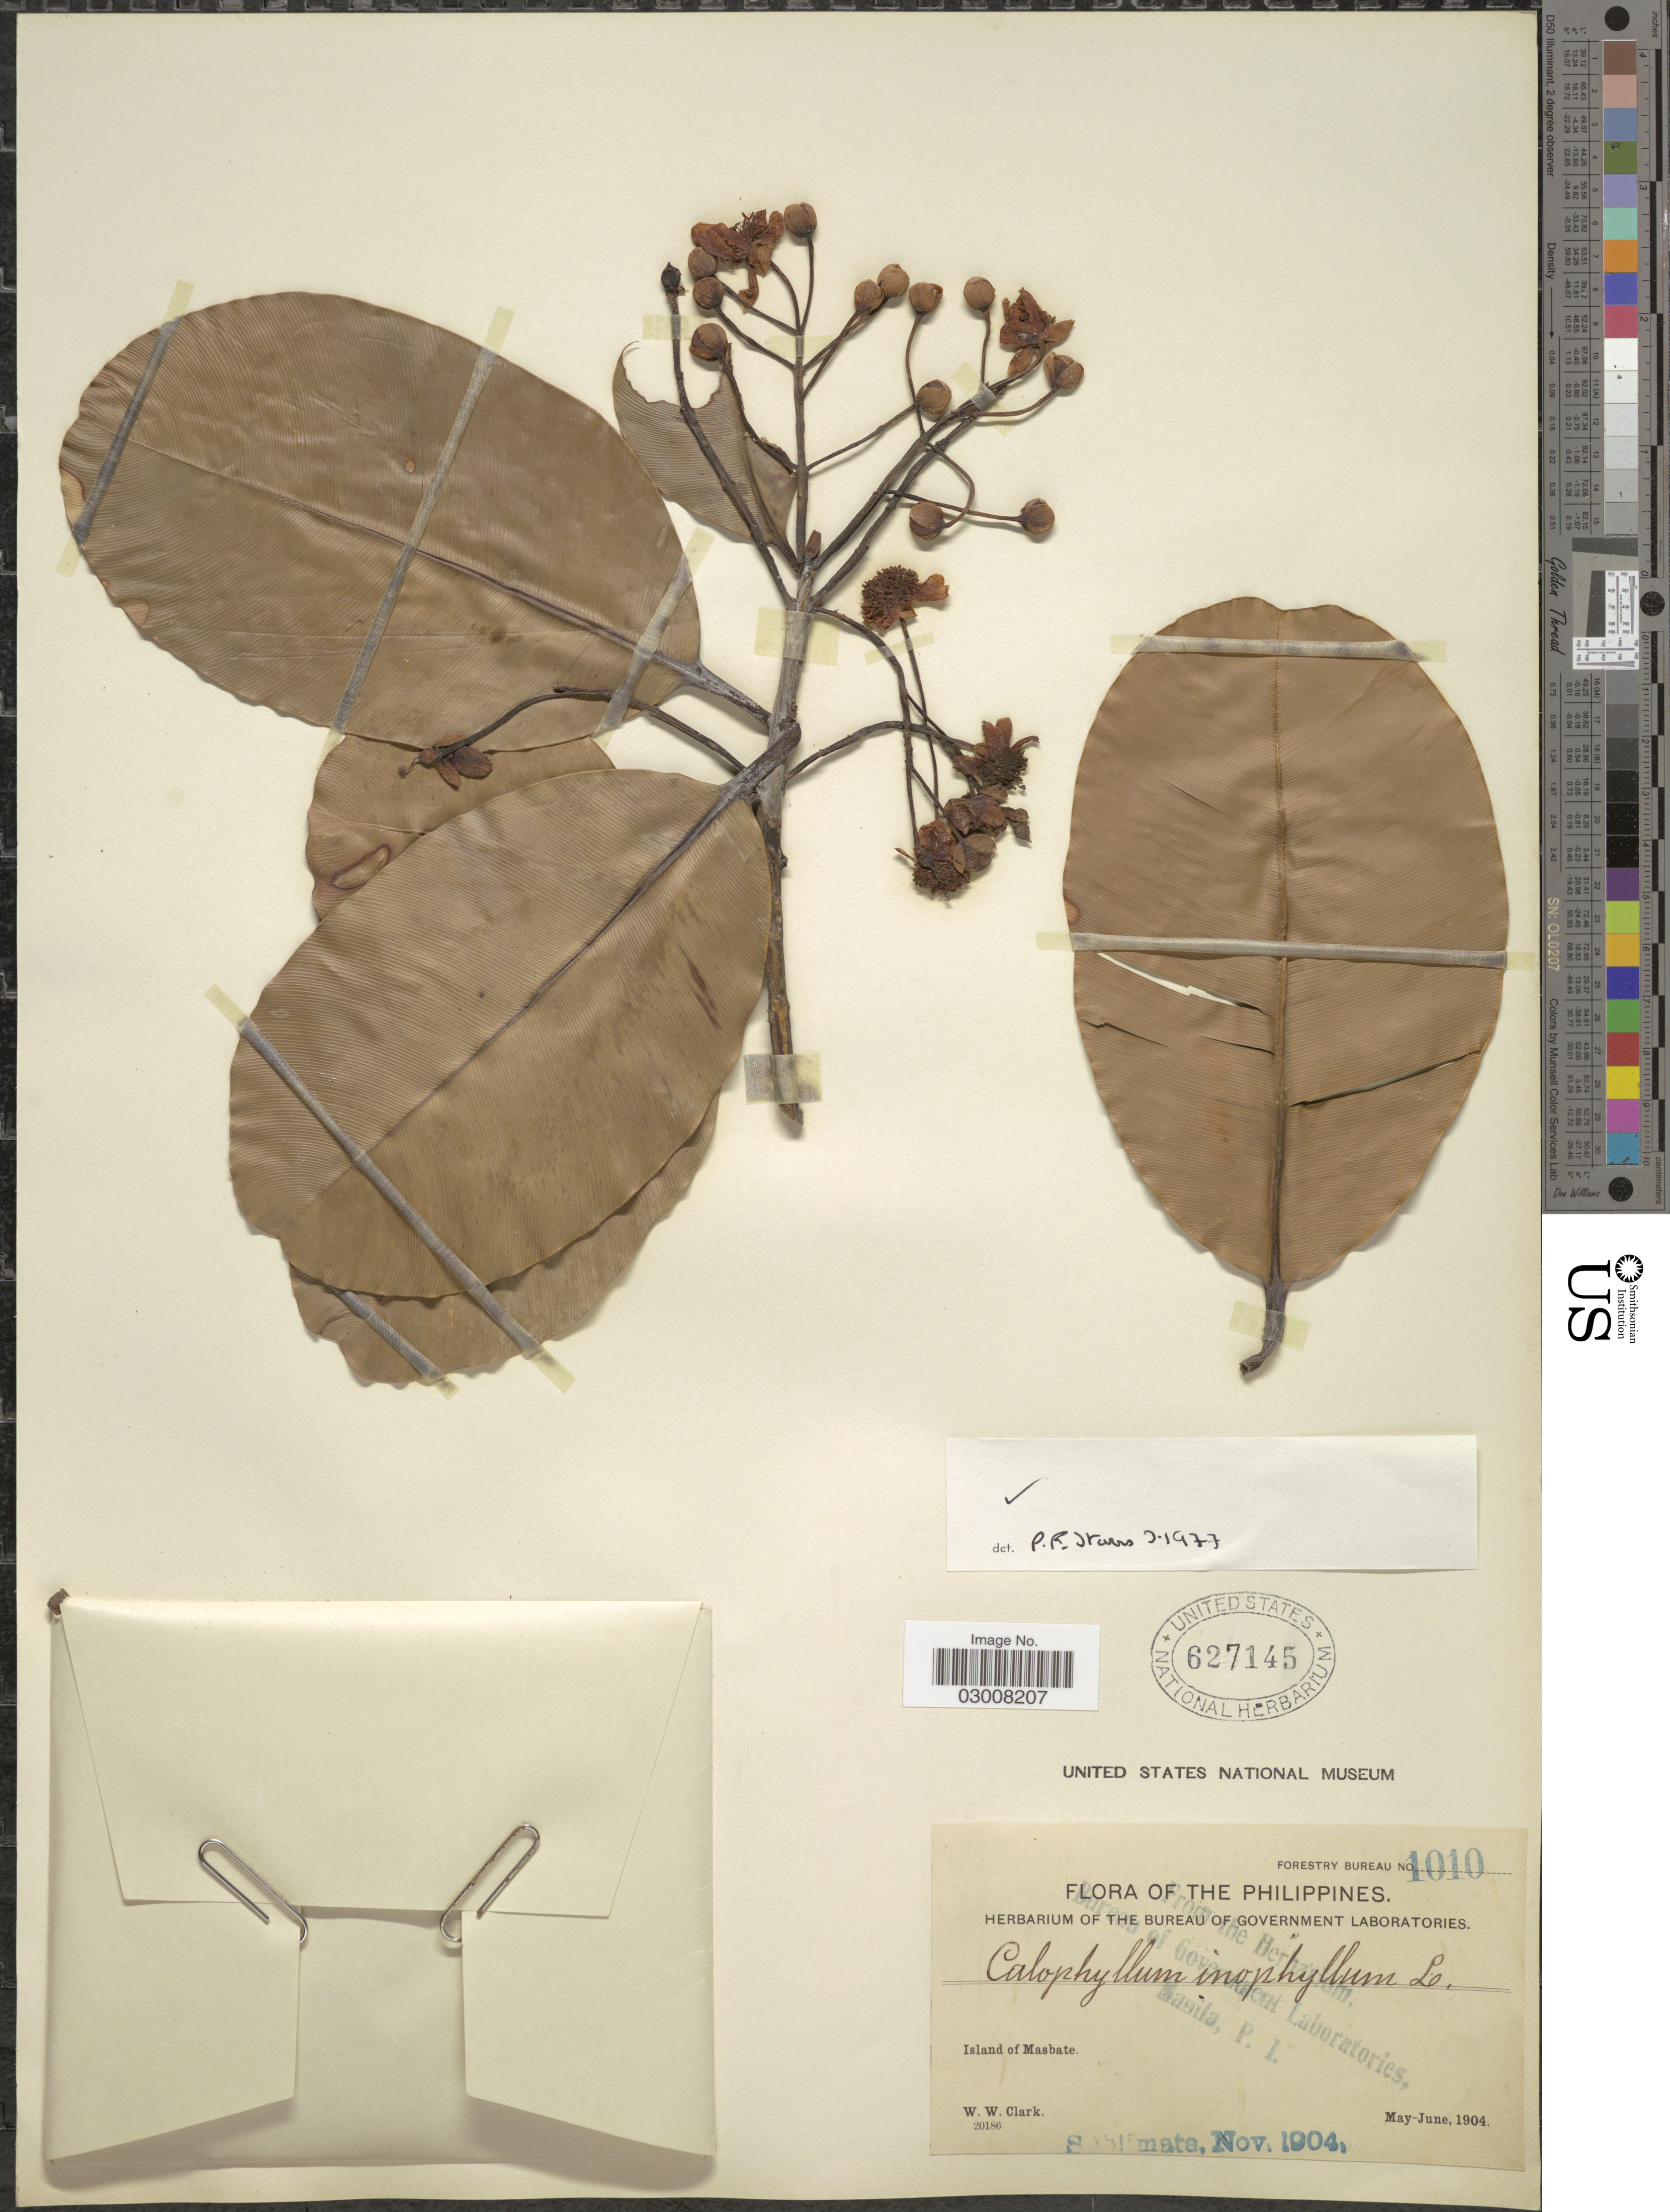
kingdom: Plantae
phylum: Tracheophyta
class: Magnoliopsida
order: Malpighiales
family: Calophyllaceae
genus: Calophyllum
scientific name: Calophyllum inophyllum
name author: L.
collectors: W. W. Clark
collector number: Forestry Bureau 1010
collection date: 1904-05/1904-06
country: Philippines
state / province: Bicol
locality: Island of Masbate.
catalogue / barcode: US 627145